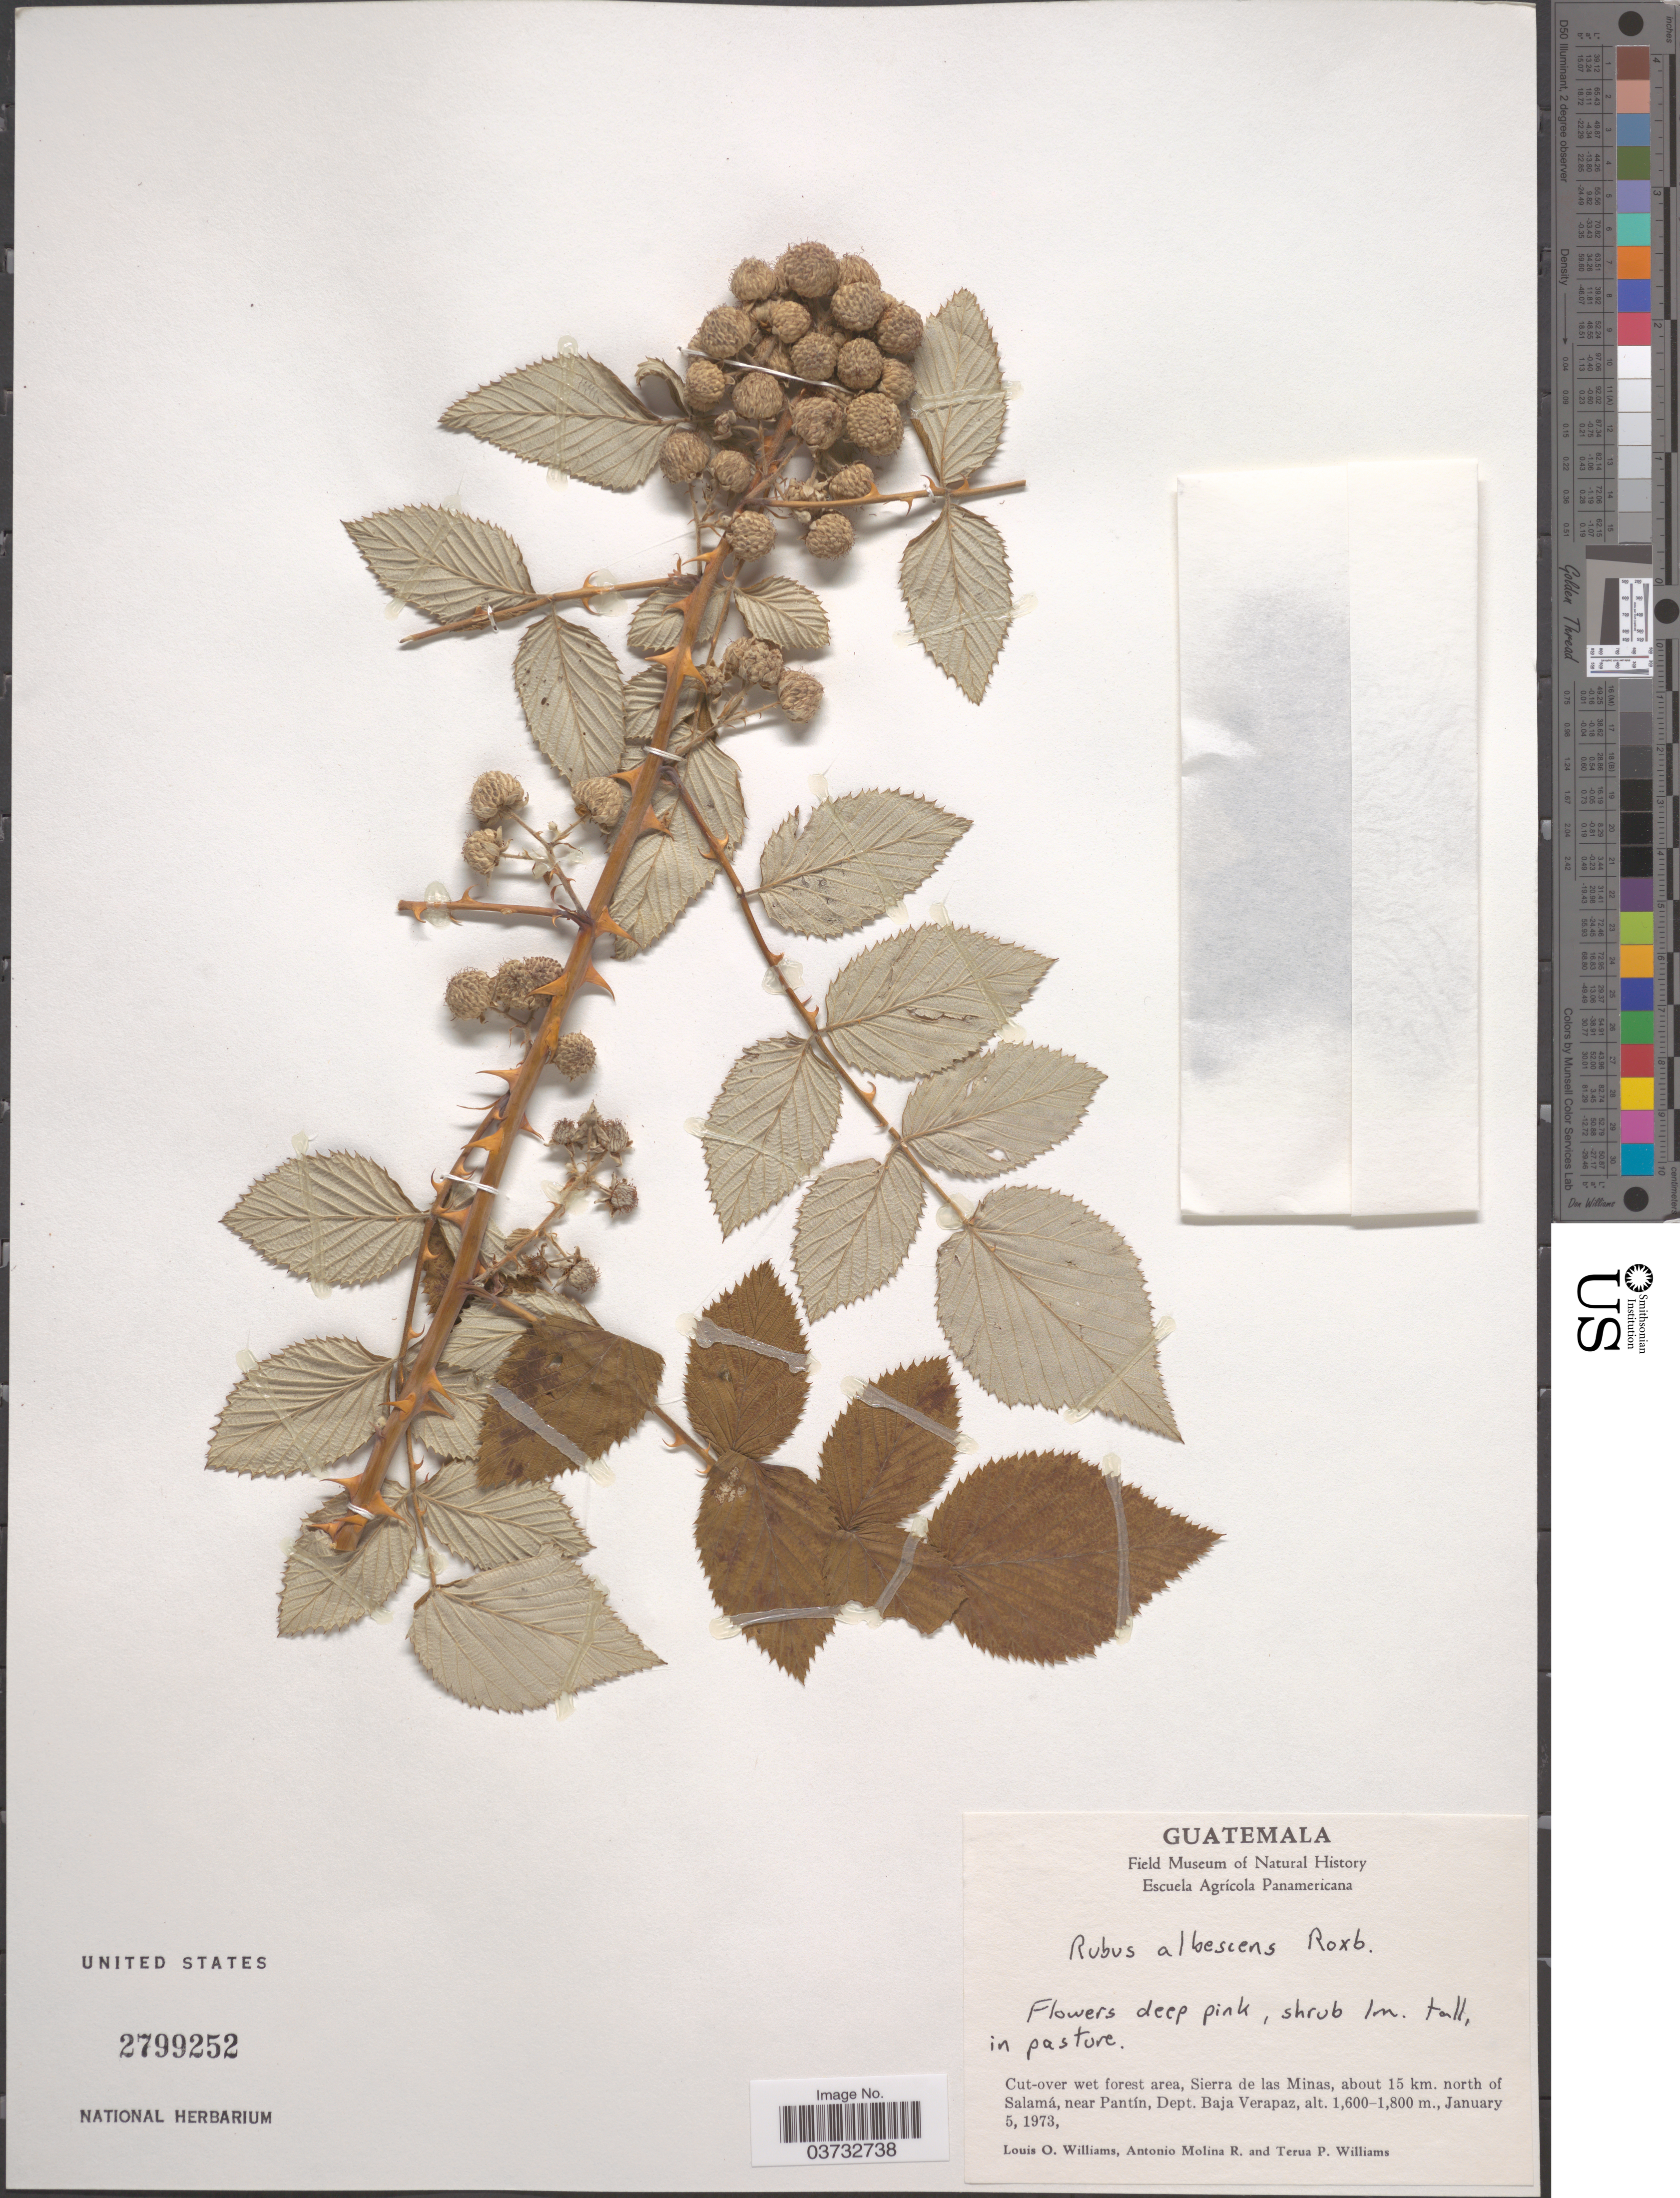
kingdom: Plantae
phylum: Tracheophyta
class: Magnoliopsida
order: Rosales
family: Rosaceae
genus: Rubus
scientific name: Rubus albescens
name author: Roxb.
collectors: L. O. Williams, A. Molina R. & T. Williams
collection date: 1973-01-05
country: Guatemala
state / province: Baja Verapaz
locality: Cut-over wet forest area, Sierra de las Minas, about 15 km. north of Salamá, near Pantín, Dept. Baja Verapaz.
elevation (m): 1600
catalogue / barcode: US 2799252